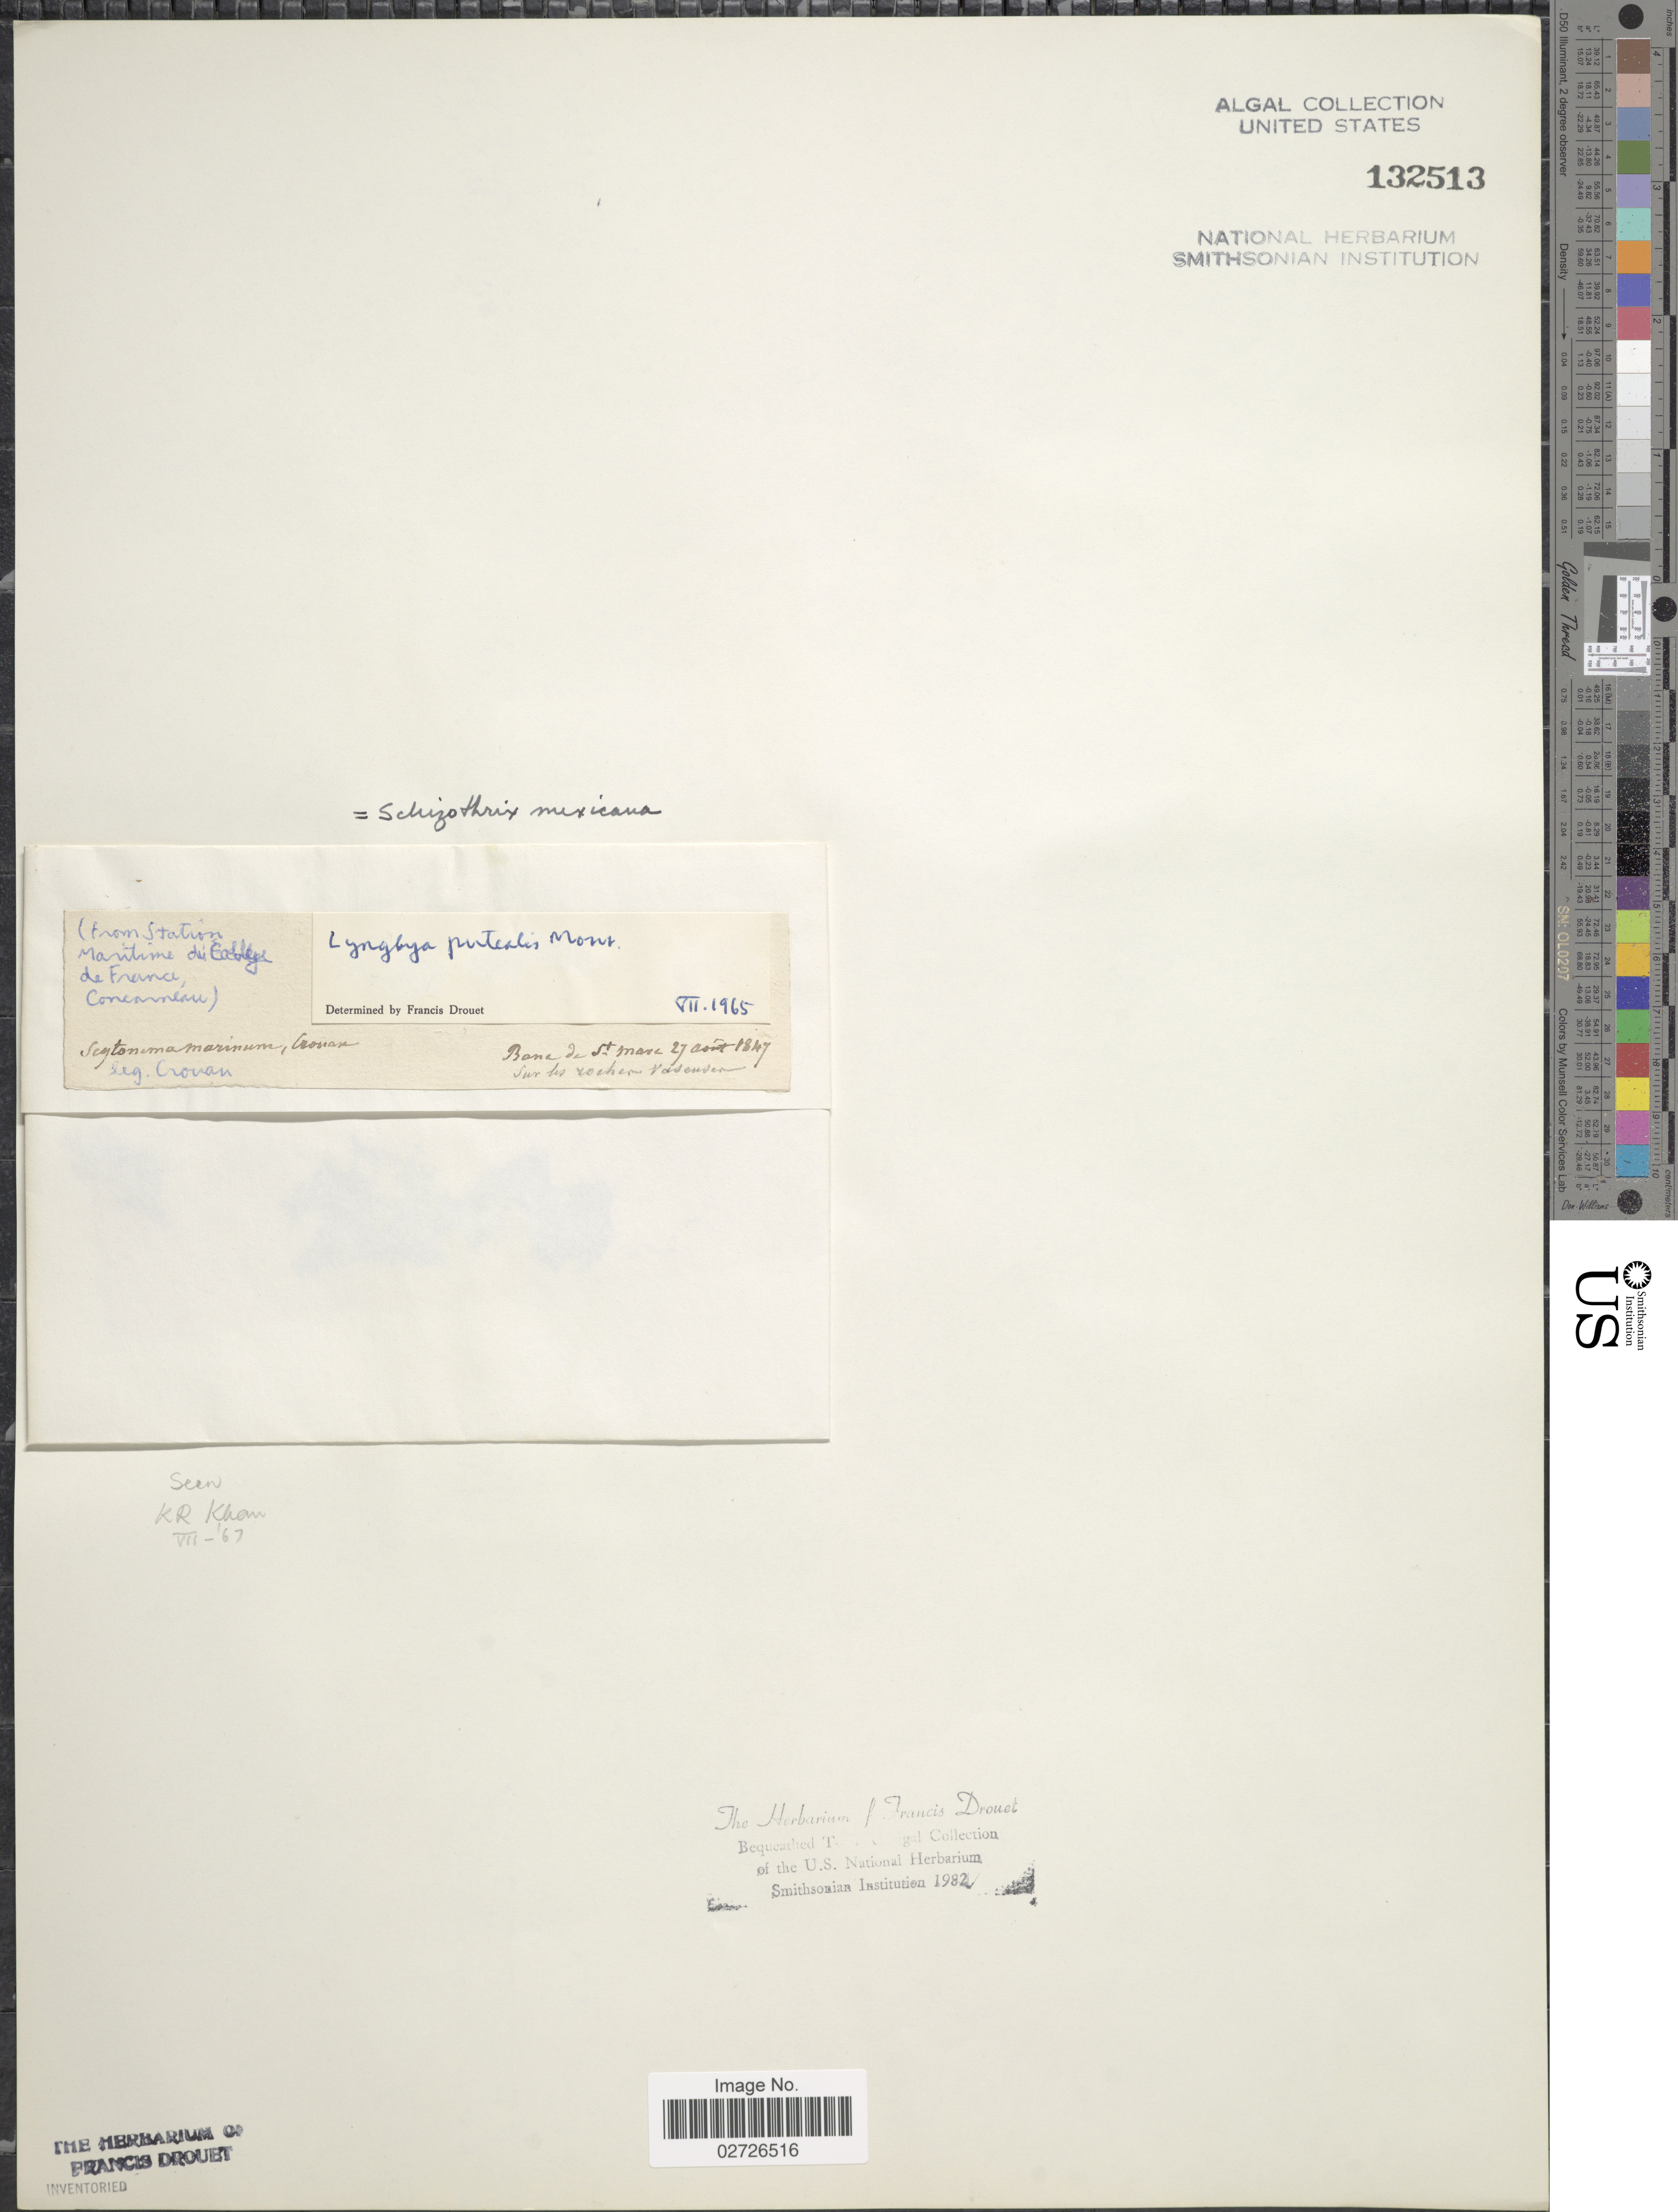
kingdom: Bacteria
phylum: Cyanobacteria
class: Cyanobacteriia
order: Leptolyngbyales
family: Trichocoleusaceae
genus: Schizothrix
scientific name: Schizothrix mexicana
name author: Gomont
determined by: Drouet, F. E.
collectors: -- Crouan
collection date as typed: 27 Aug 1849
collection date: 1849-08-27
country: France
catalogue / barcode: US 132513